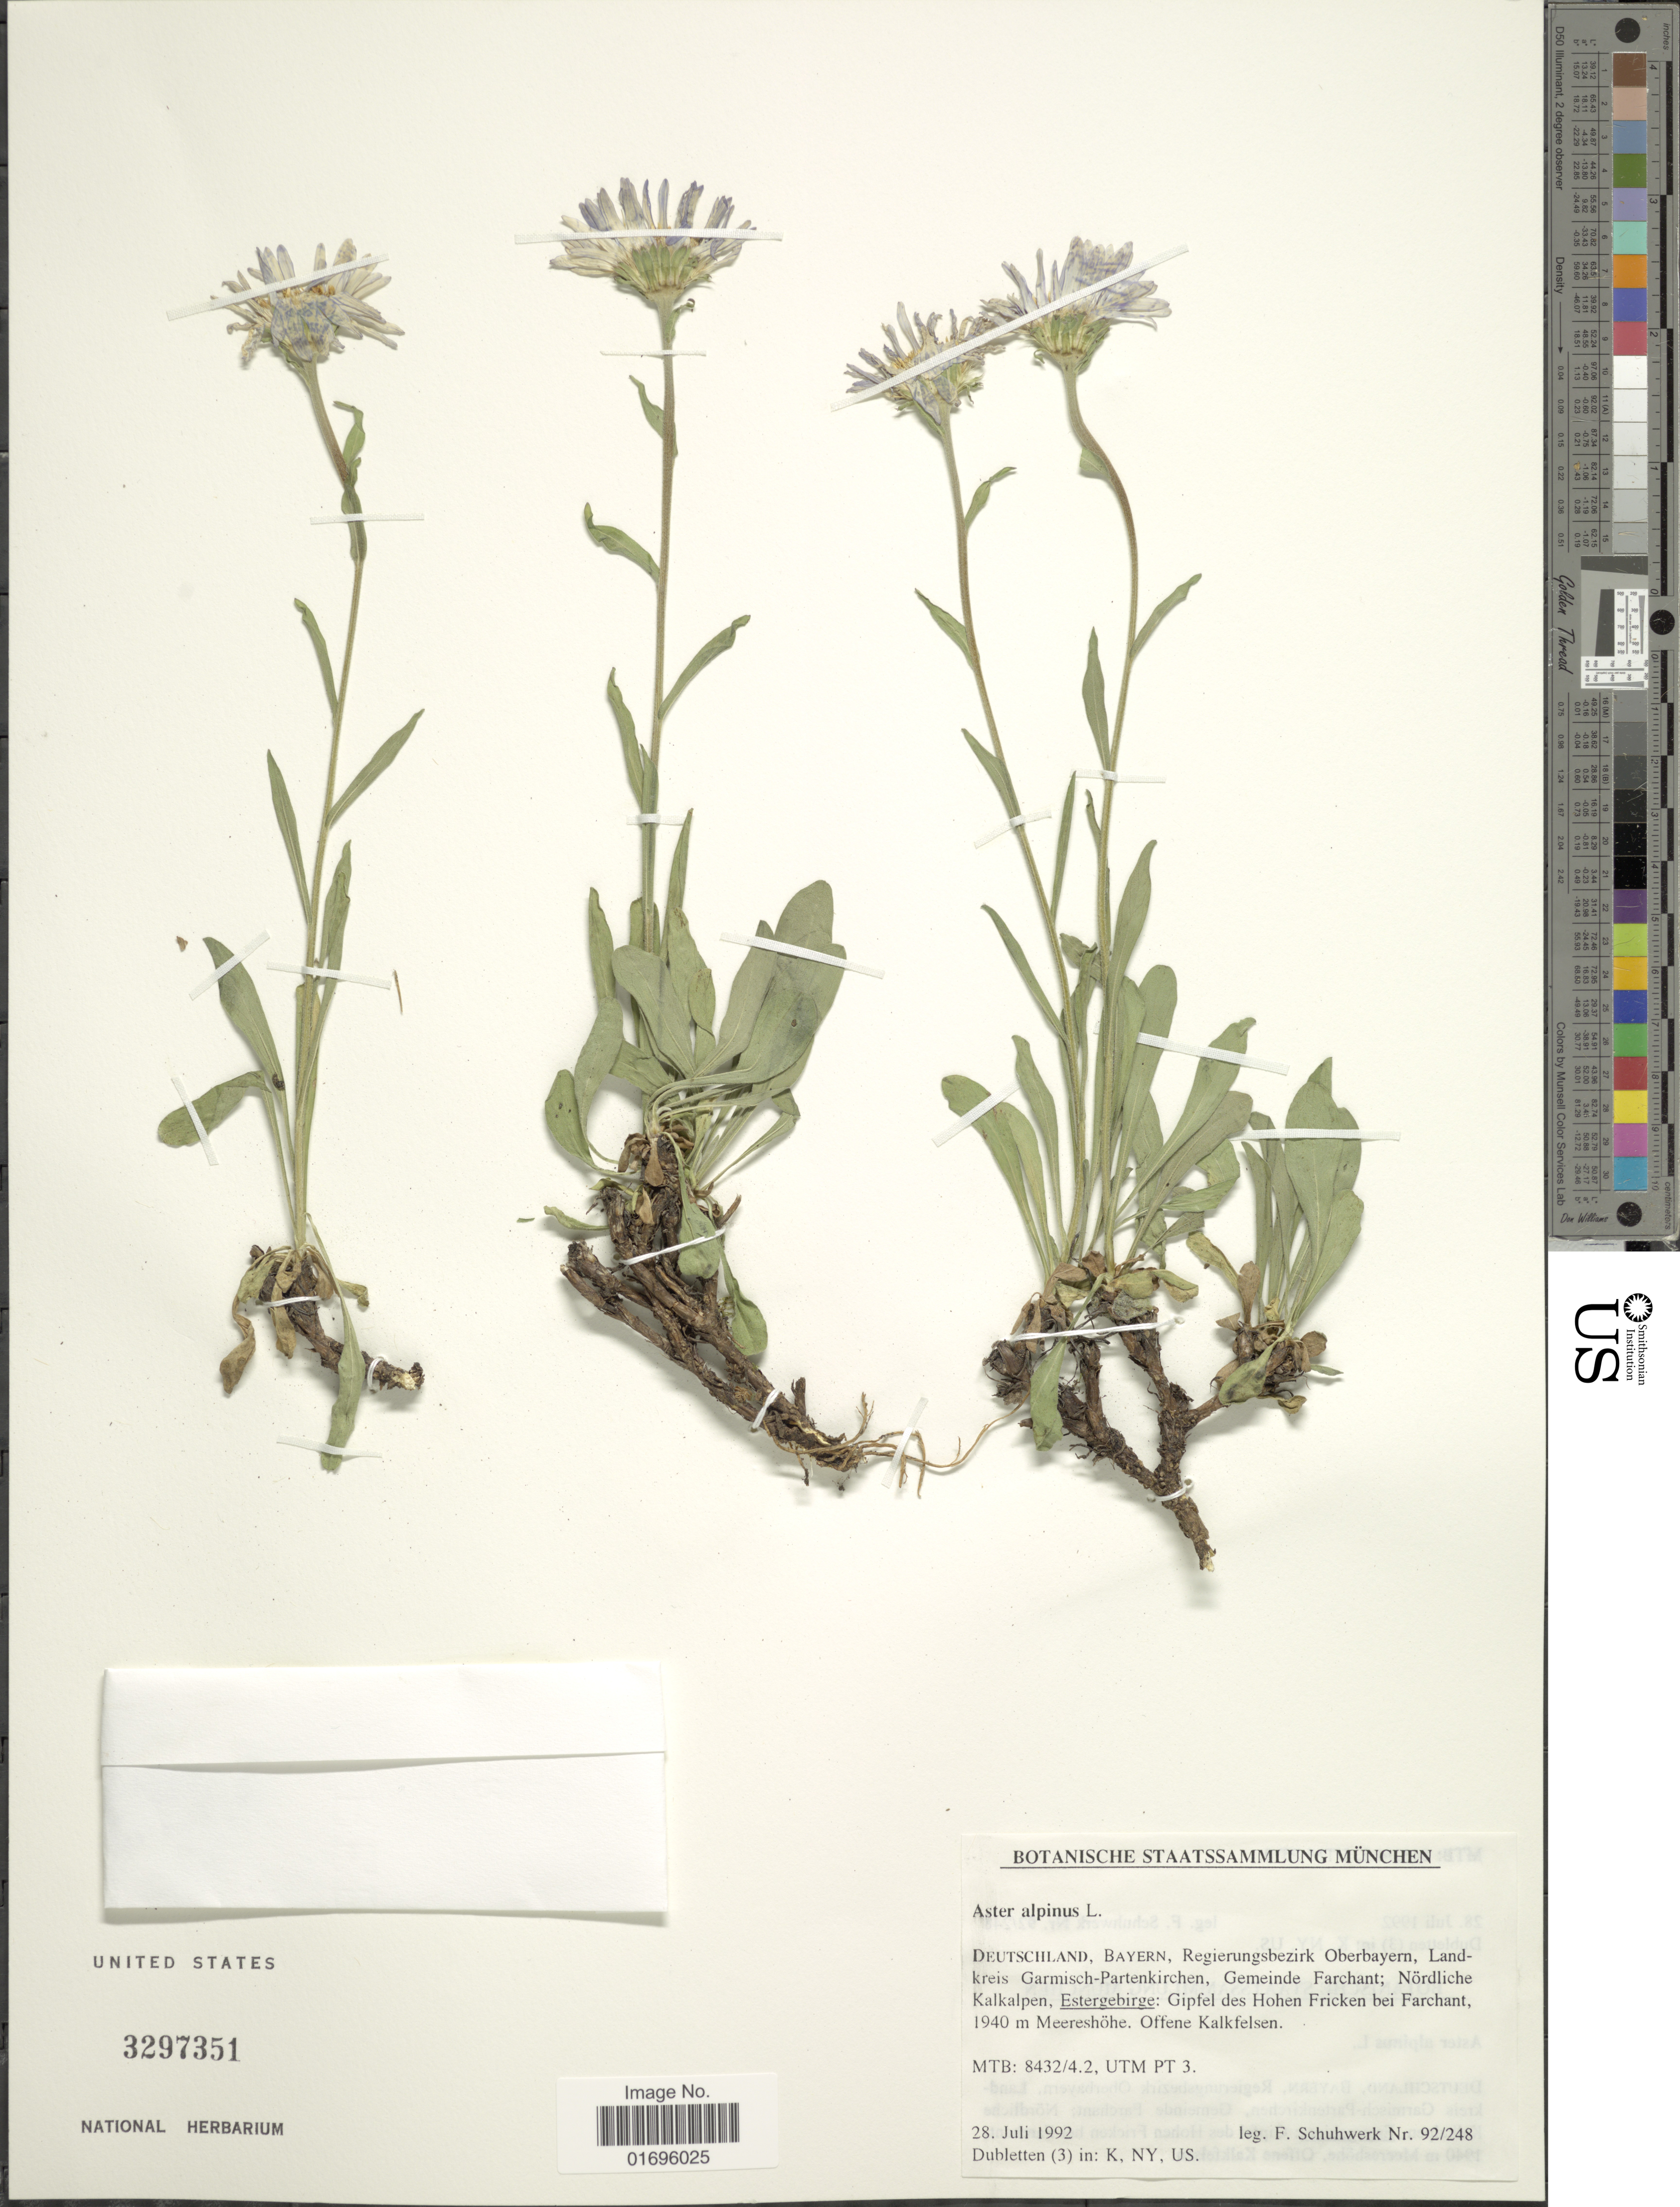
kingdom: Plantae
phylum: Tracheophyta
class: Magnoliopsida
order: Asterales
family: Asteraceae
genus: Aster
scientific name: Aster alpinus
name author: L.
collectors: F. Shuhwerk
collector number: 92/248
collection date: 1992-07-28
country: Germany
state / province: Bayern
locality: Deutschland, Bayern, Regierungsbezirk, Oberbayern, Landkreis Garmisch-Partenkirchen, Gemeinde Farchant; Nördliche Kalkalpen, Estergebirge: Gipfel des Hohen Fricken bei Farchant. Offene Kalkfelsen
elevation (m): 1940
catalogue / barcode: US 3297351